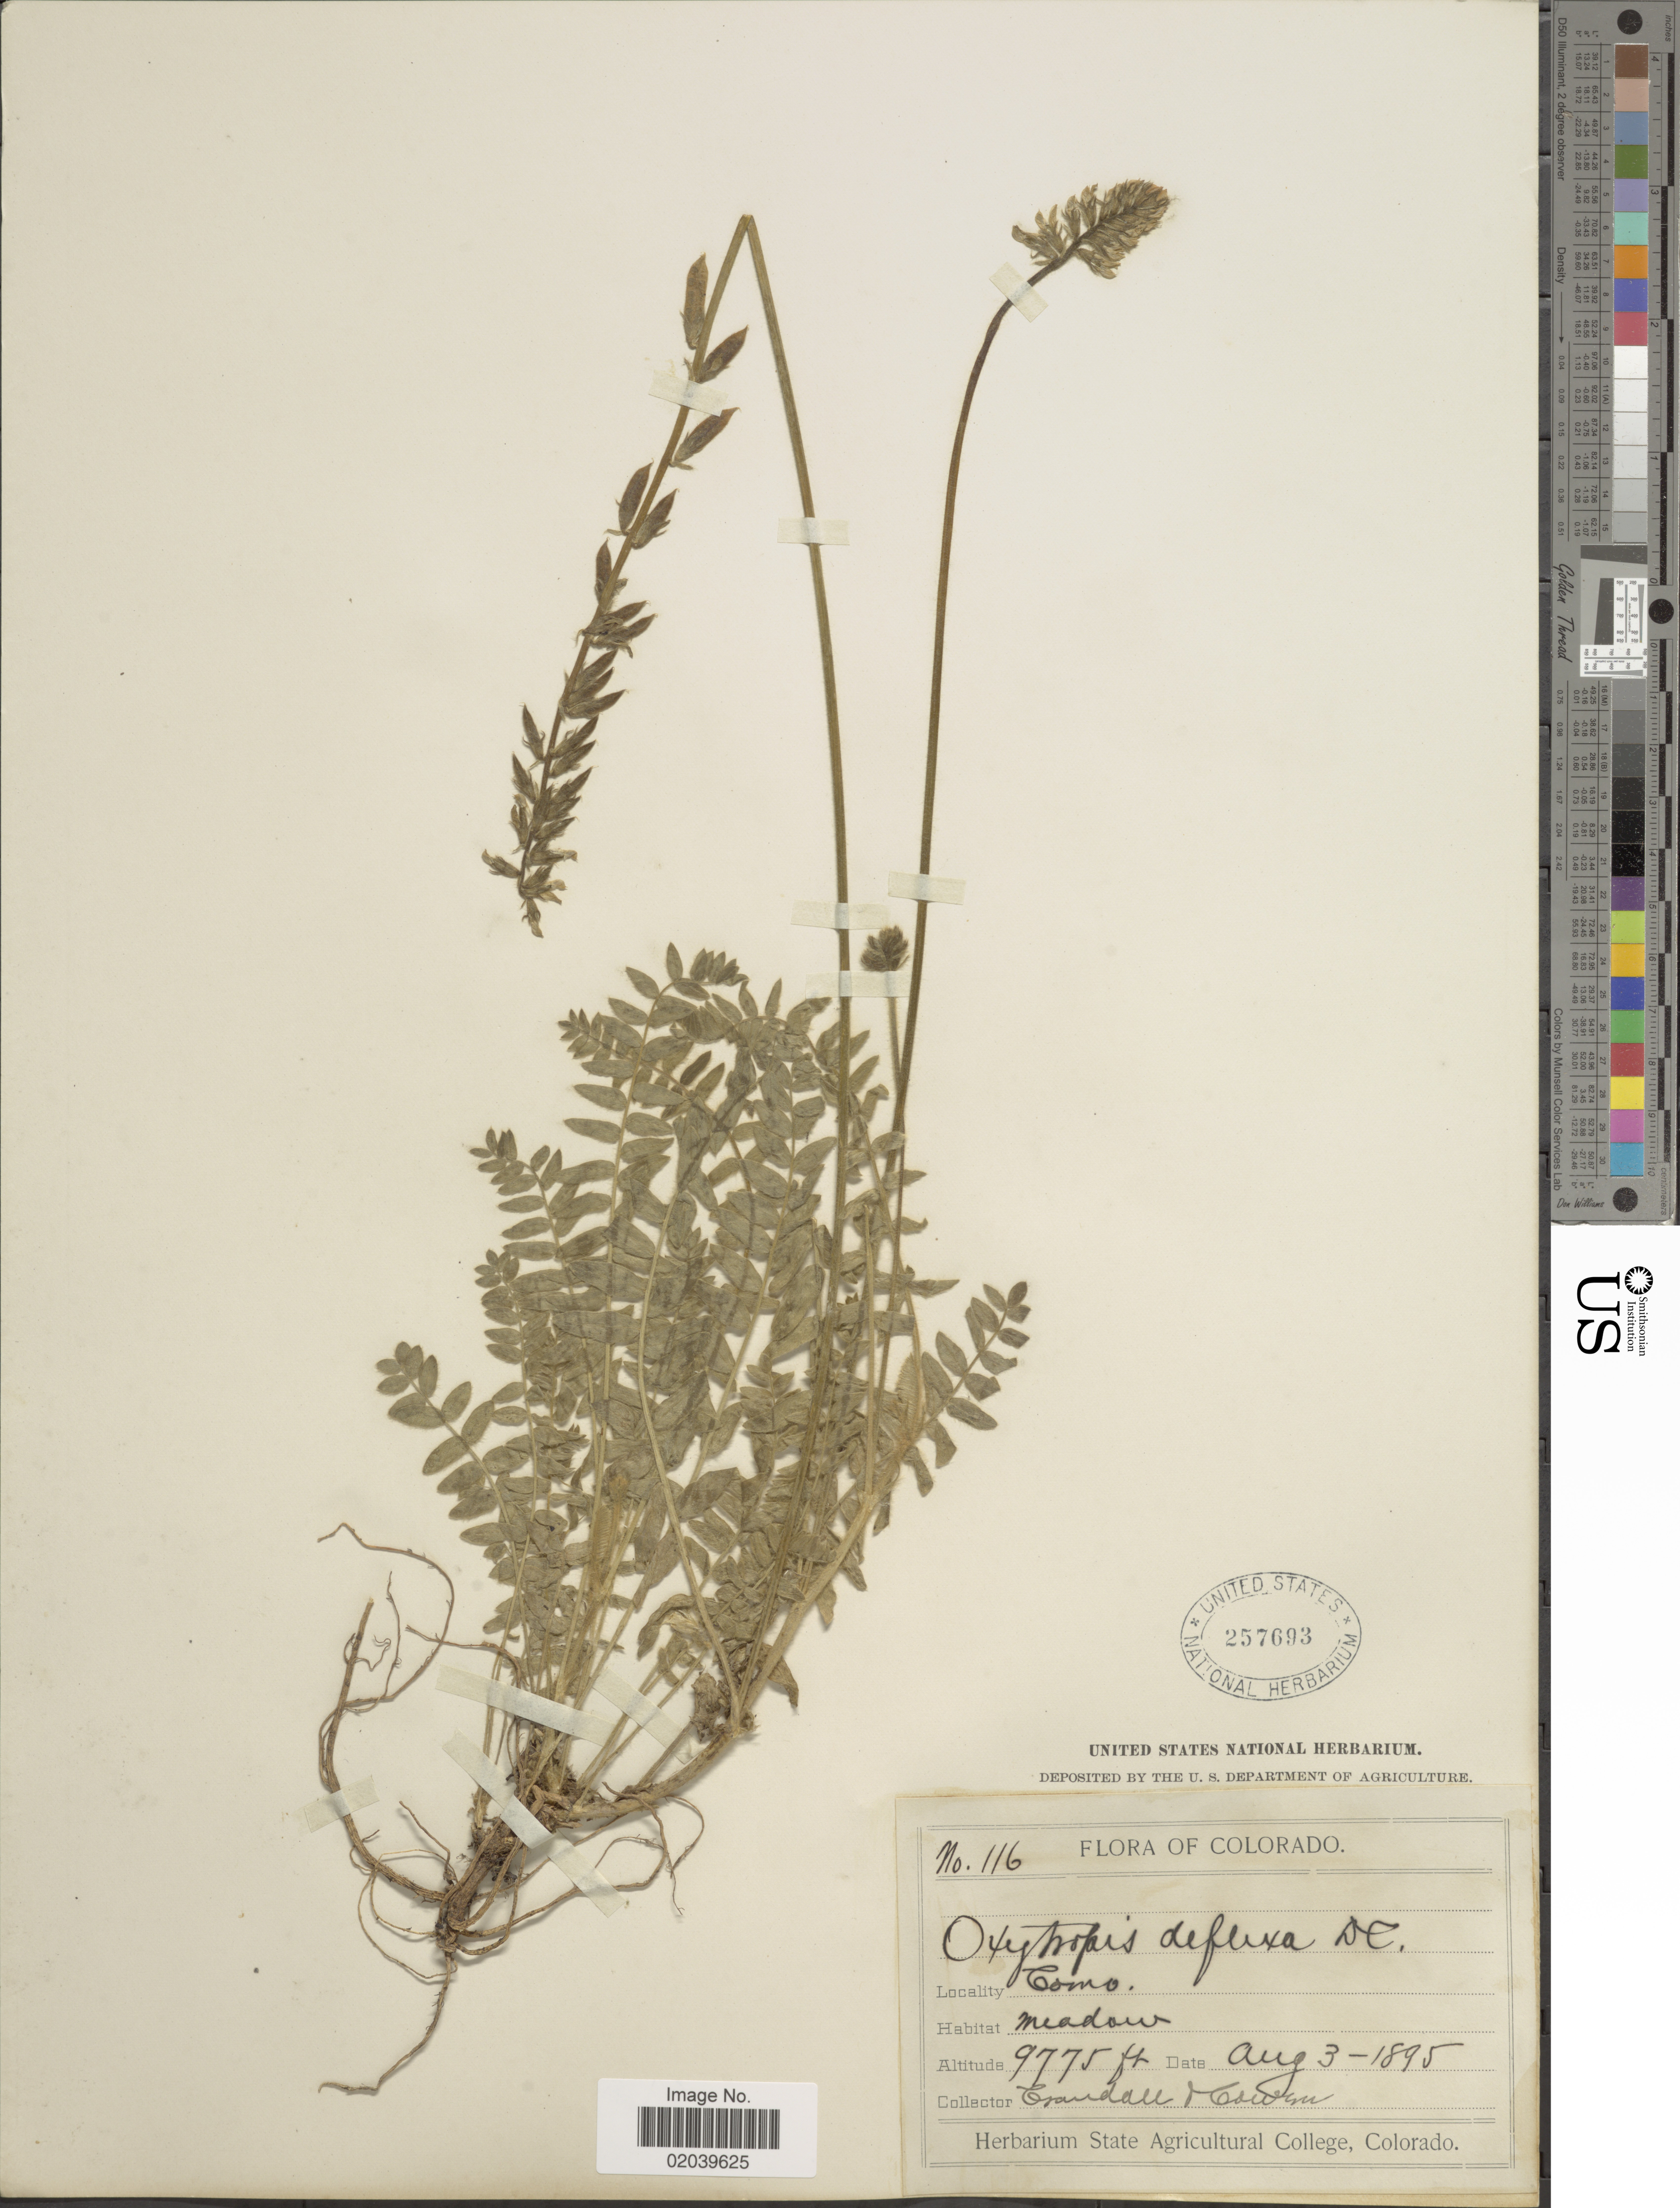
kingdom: Plantae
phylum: Tracheophyta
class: Magnoliopsida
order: Fabales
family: Fabaceae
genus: Oxytropis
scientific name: Oxytropis deflexa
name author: (Pall.) DC.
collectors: -. Crandall & Cowan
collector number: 116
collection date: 1895-08-03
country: United States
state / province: Colorado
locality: Como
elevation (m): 2979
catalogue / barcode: US 257693